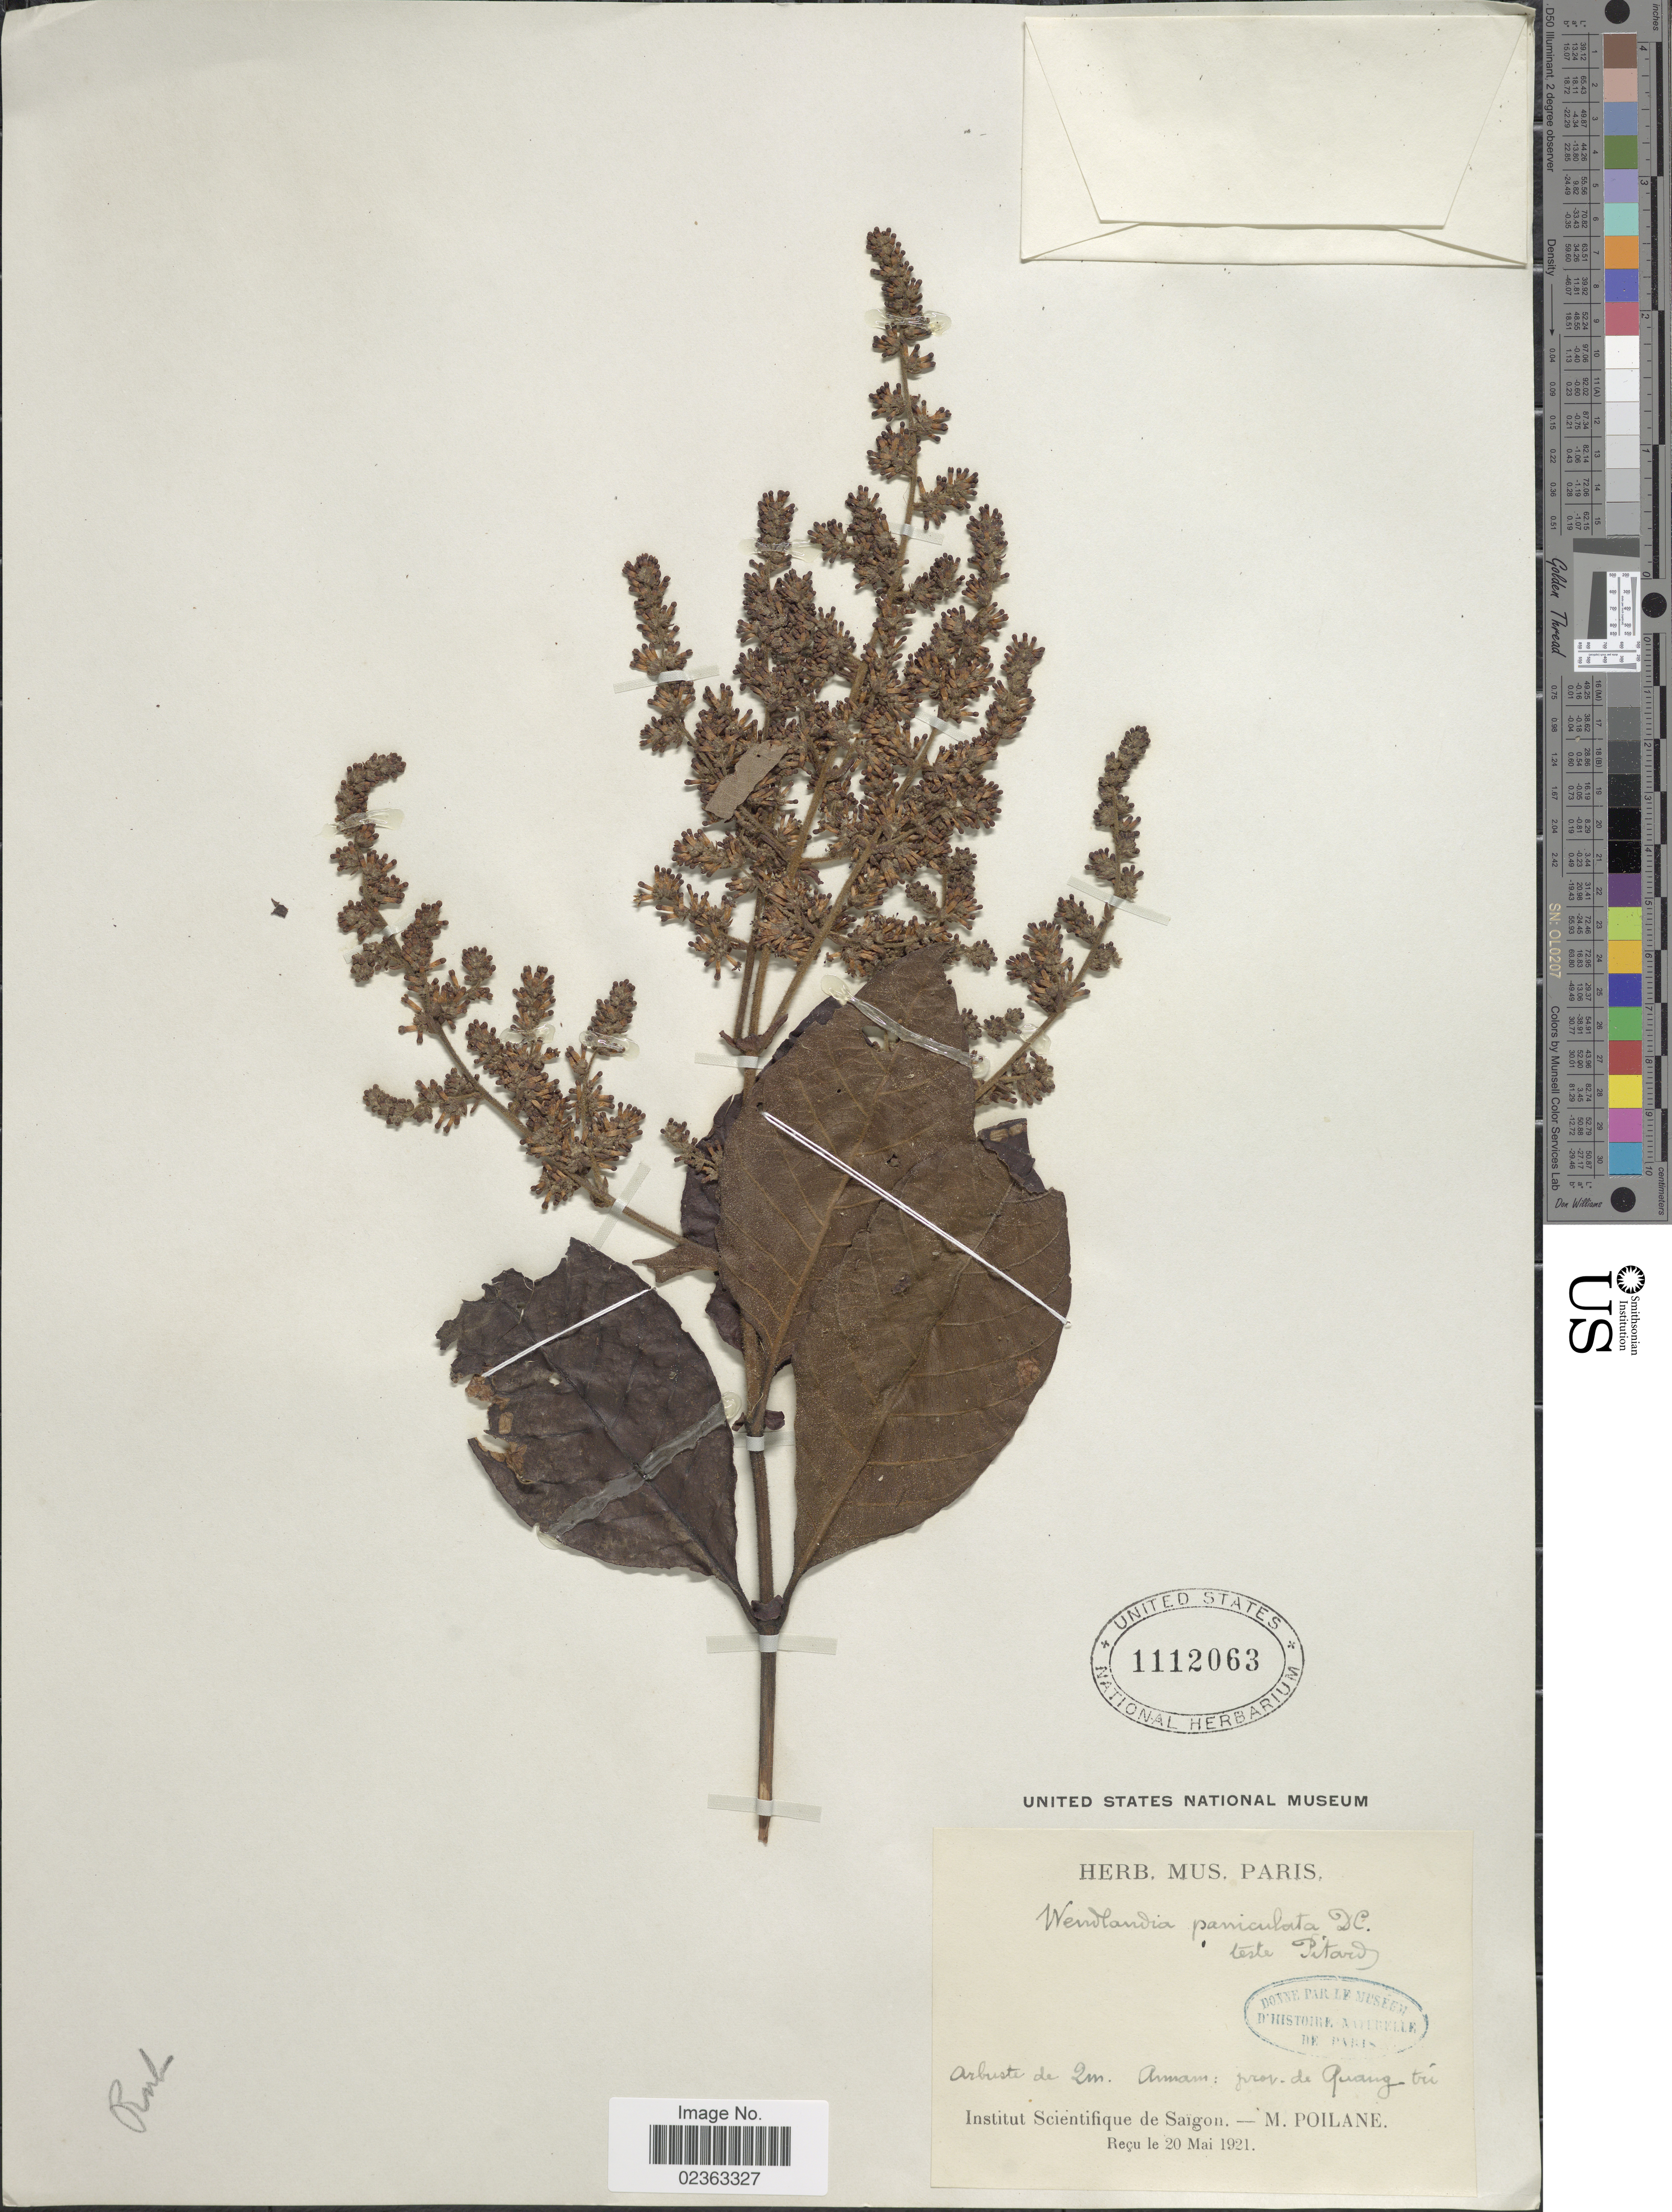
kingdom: Plantae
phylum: Tracheophyta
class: Magnoliopsida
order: Gentianales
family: Rubiaceae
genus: Wendlandia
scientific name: Wendlandia paniculata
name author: (Roxb.) DC.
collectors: M. Poilane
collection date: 1921-05-20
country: Vietnam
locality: Arbuste de 2 m. prov. de Qwang-tri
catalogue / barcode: US 1112063